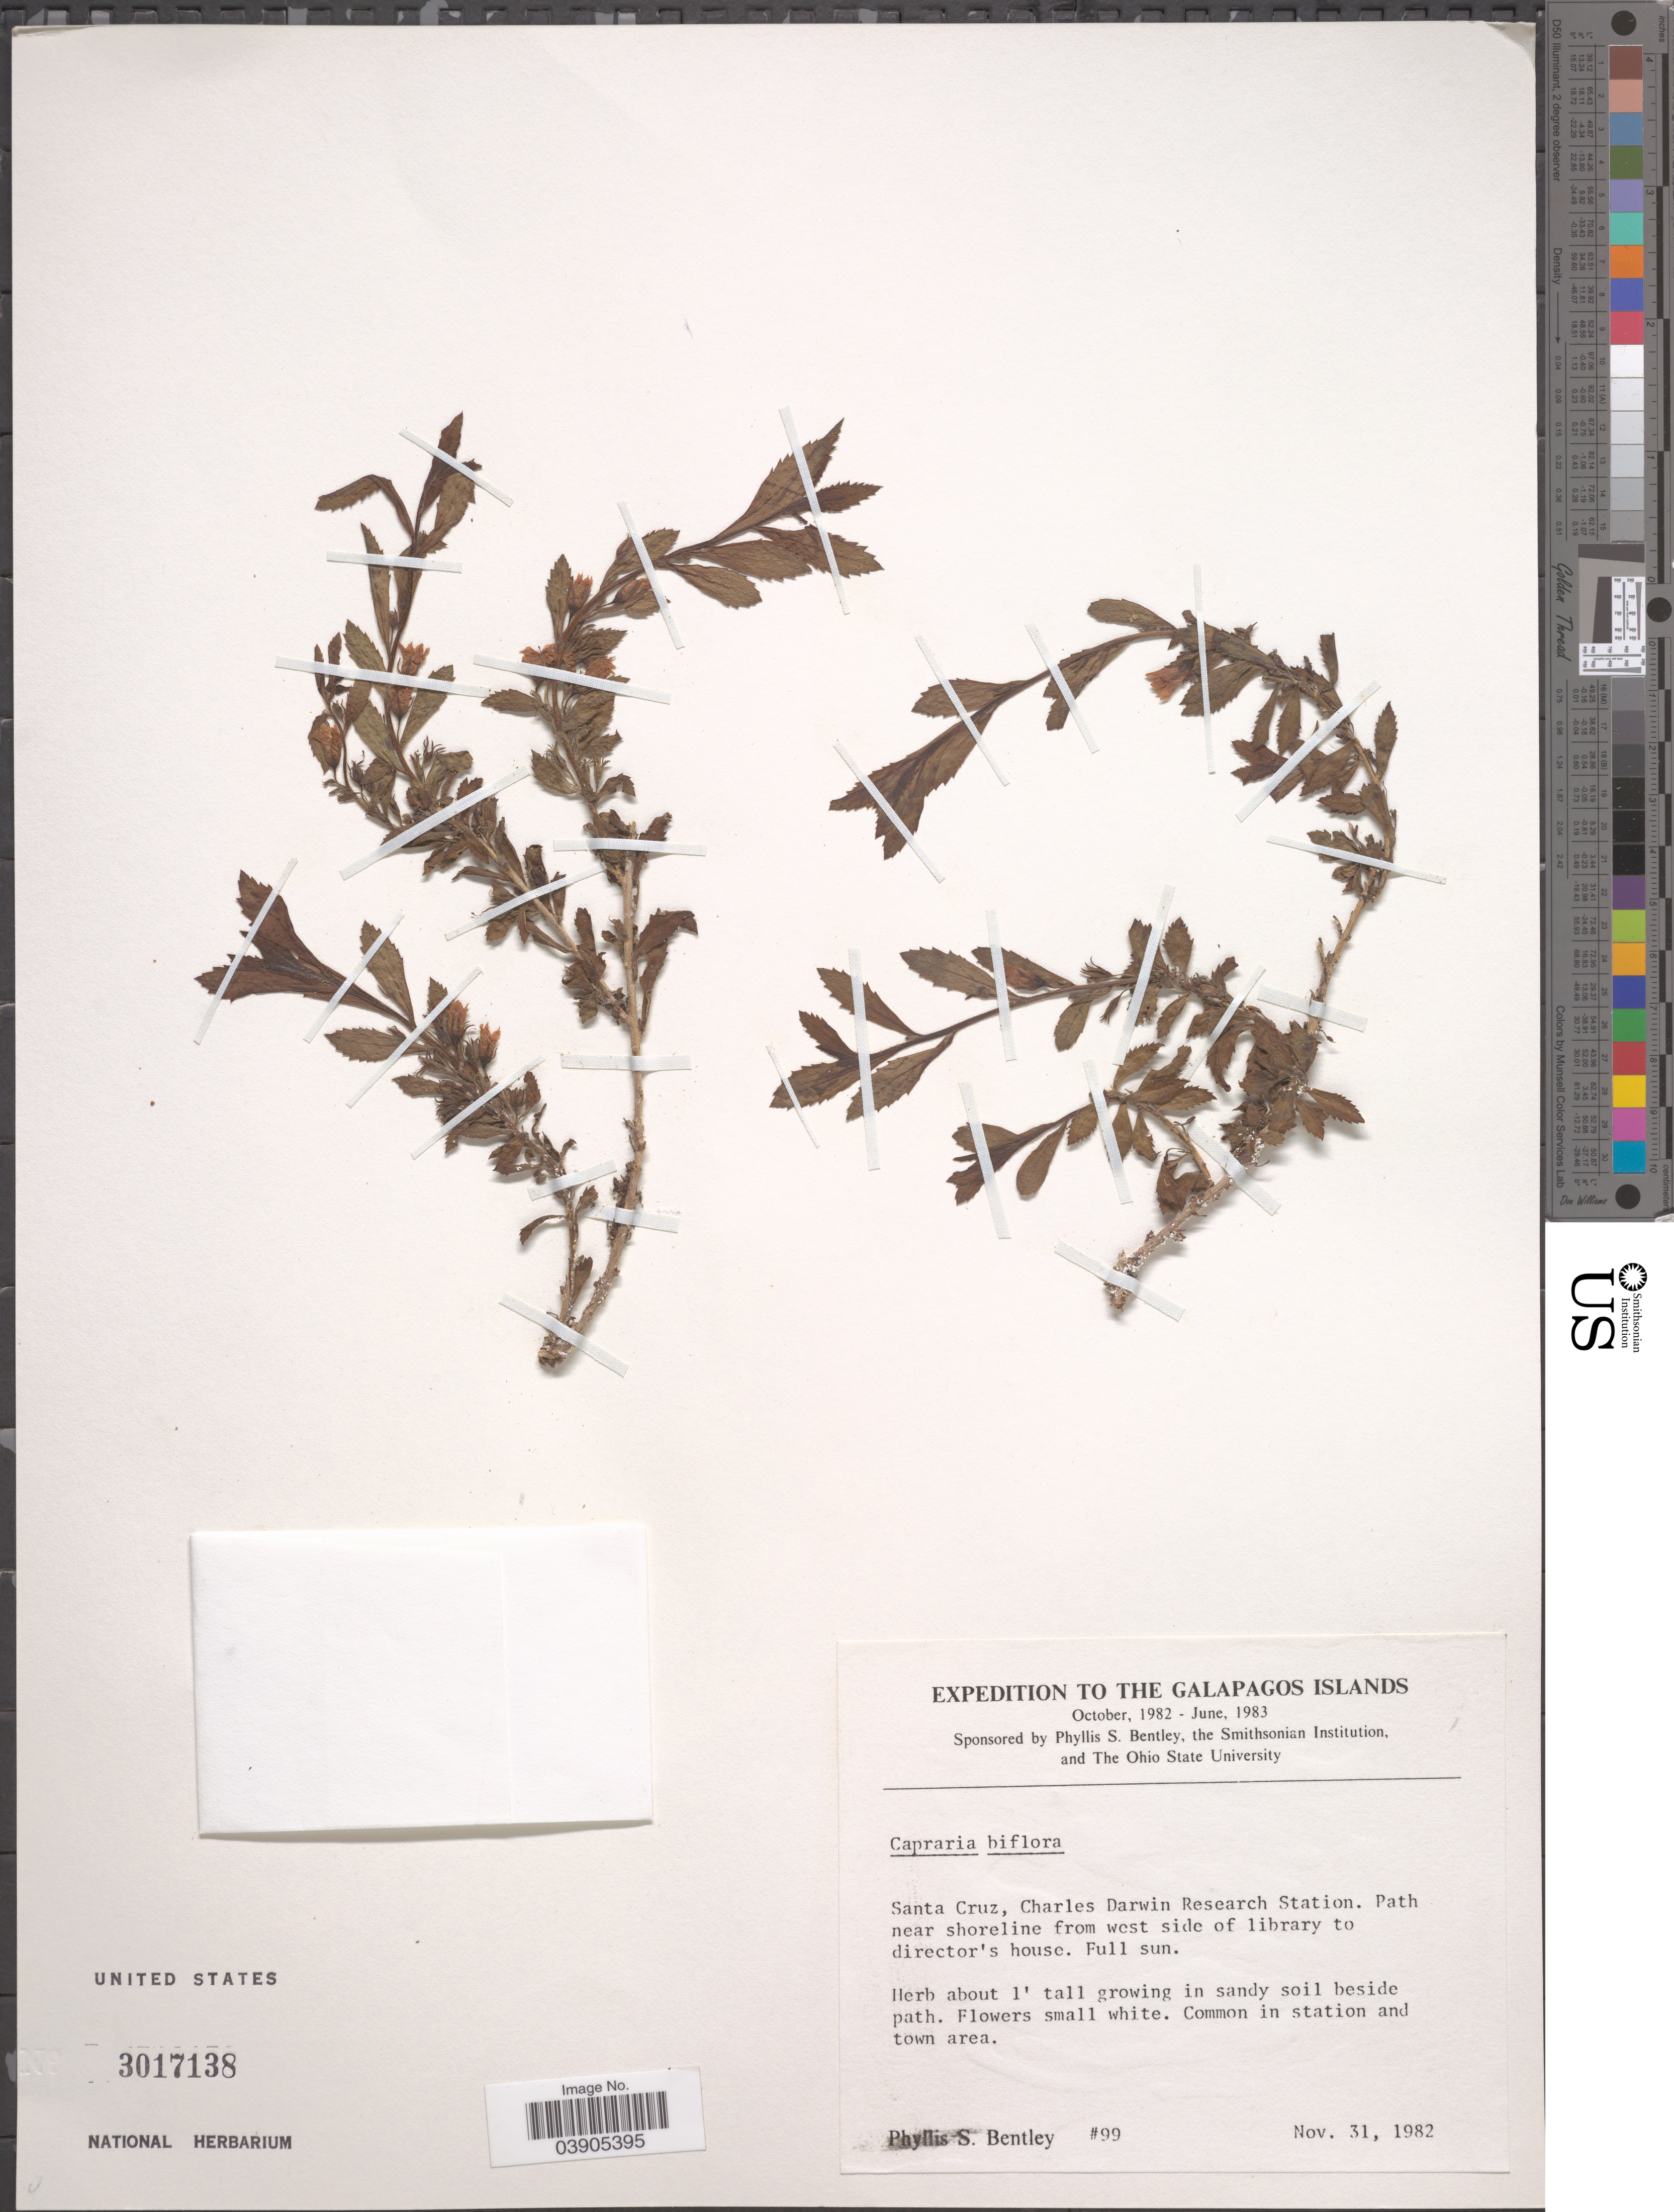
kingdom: Plantae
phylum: Tracheophyta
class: Magnoliopsida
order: Lamiales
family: Scrophulariaceae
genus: Capraria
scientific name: Capraria biflora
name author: L.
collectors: P. S. Bentley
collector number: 99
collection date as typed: Nov. 31, 1982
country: Ecuador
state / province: Colón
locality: The Galapagos Islands. Santa Cruz, Charles Darwin Research Station. Path near shoreline from west side of library to director's house.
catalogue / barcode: US 3017138